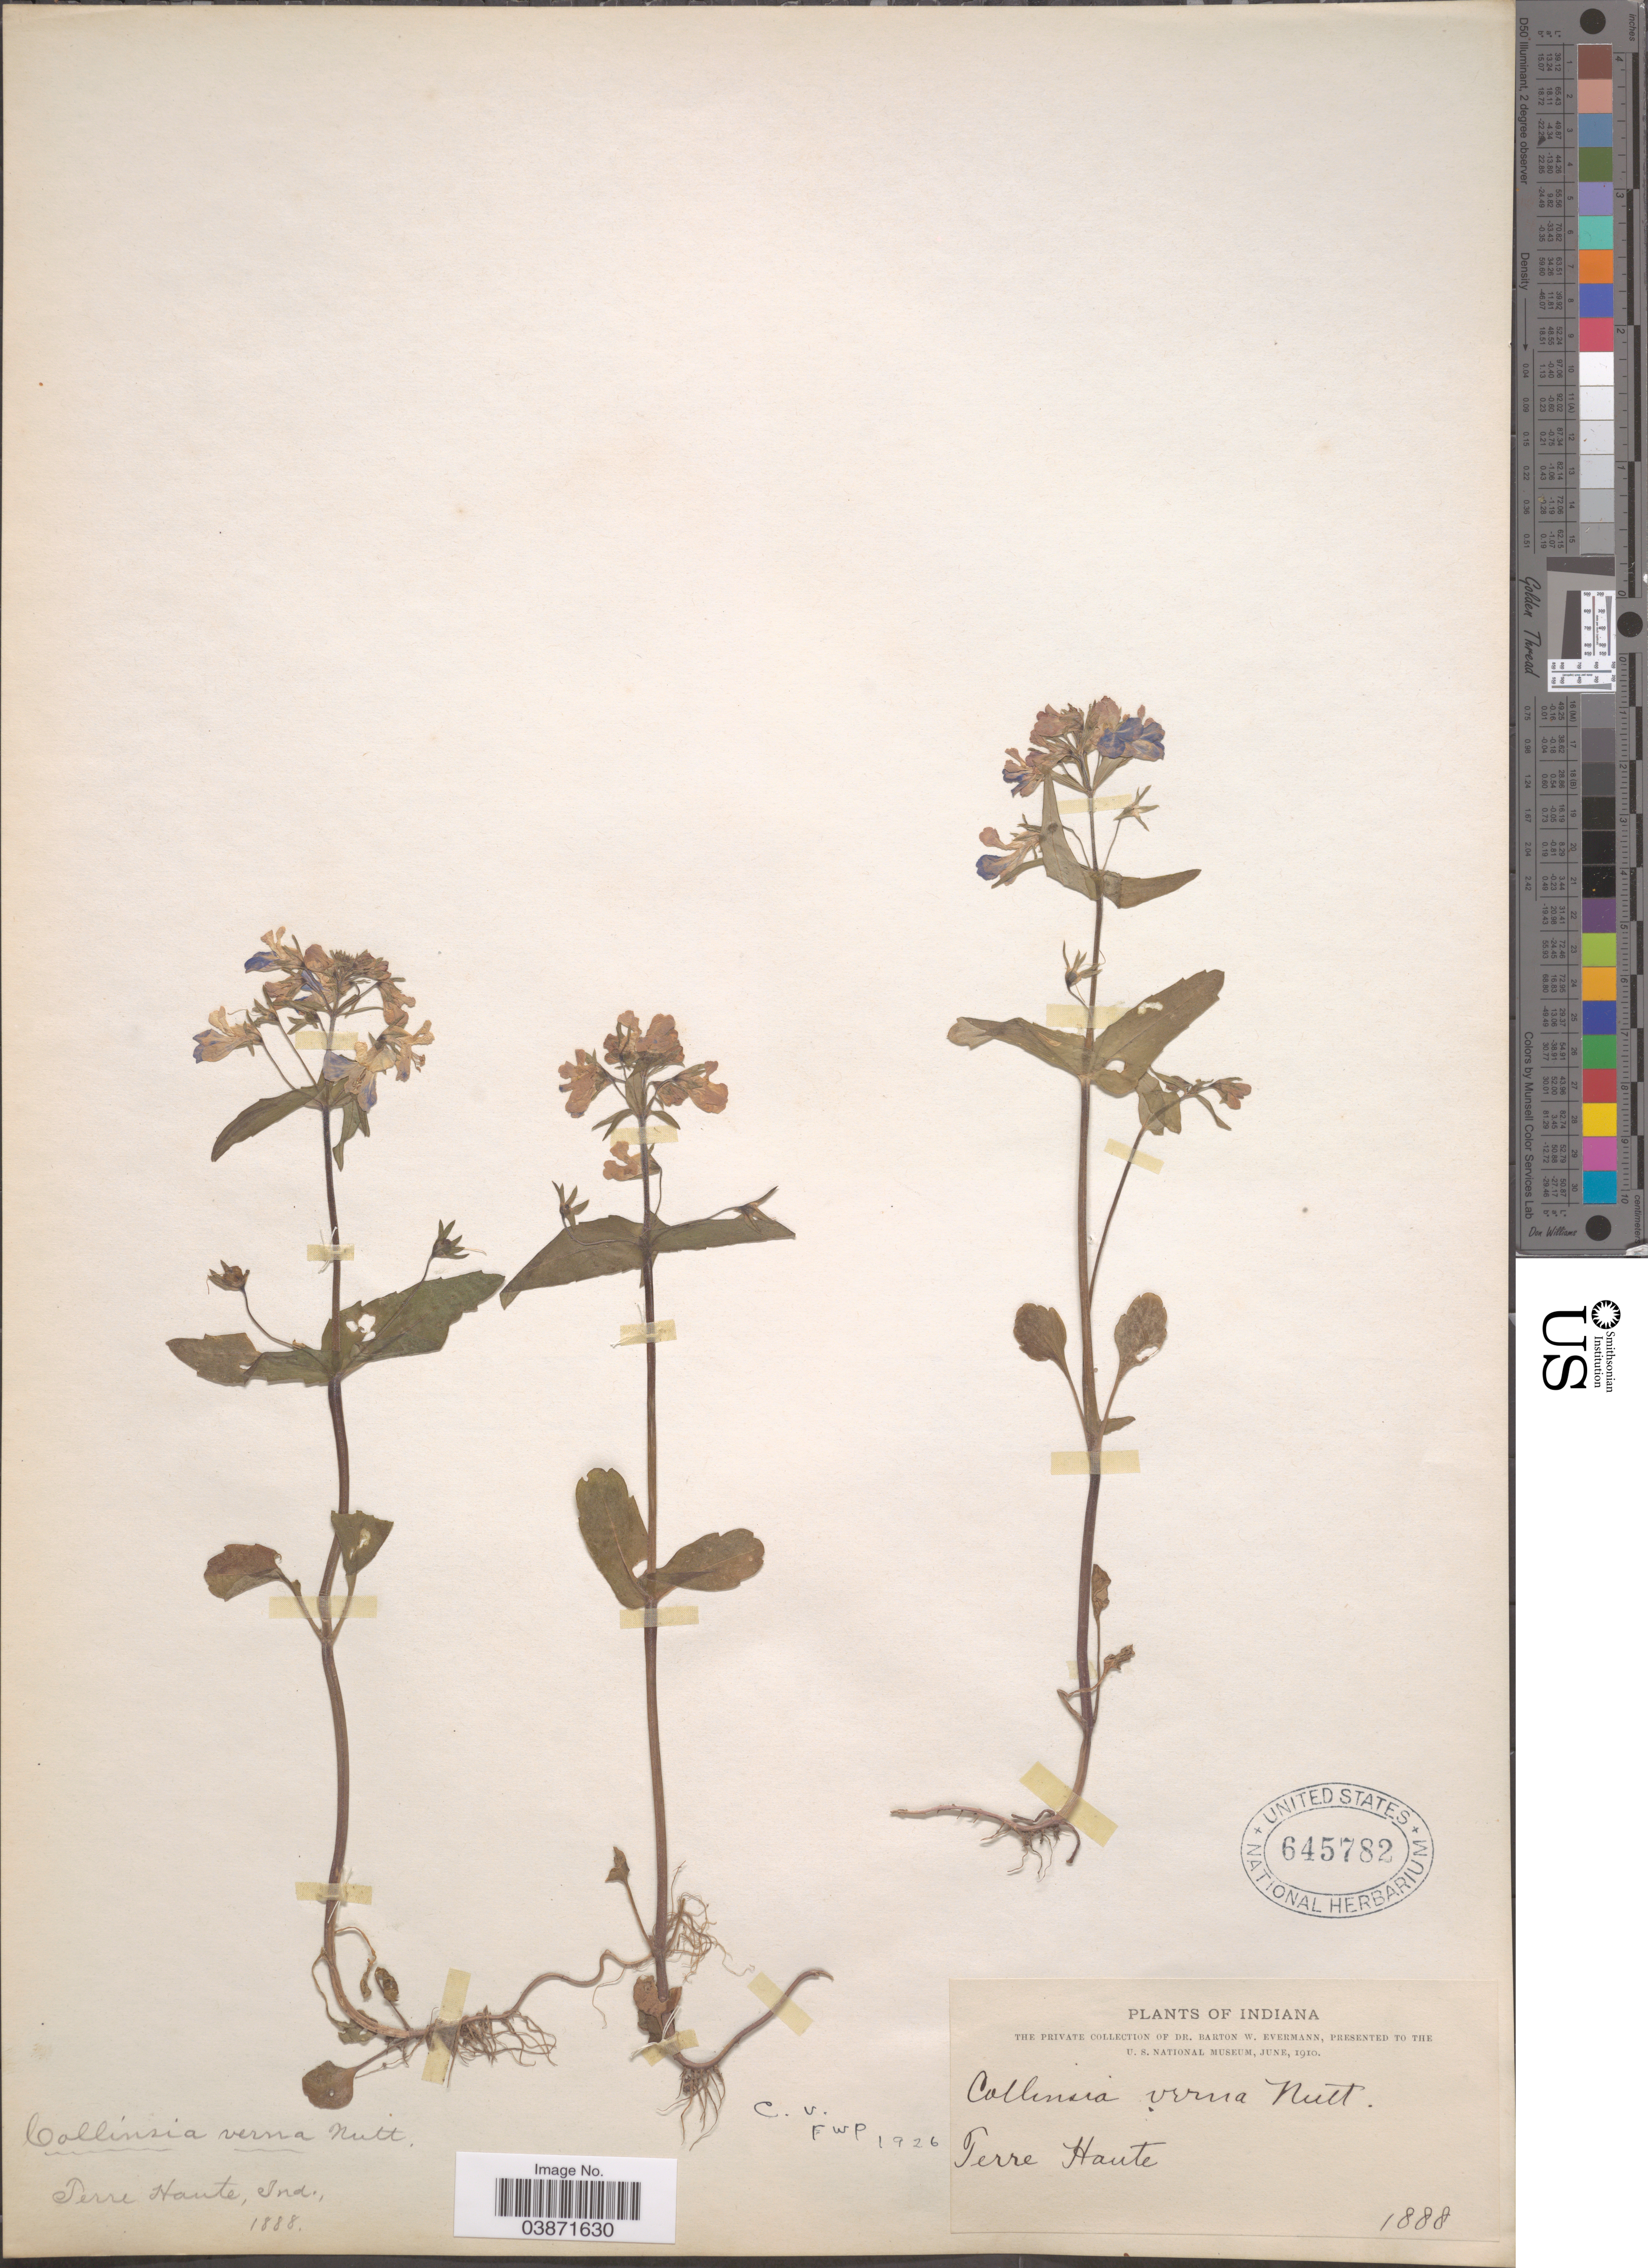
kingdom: Plantae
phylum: Tracheophyta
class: Magnoliopsida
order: Lamiales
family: Plantaginaceae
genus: Collinsia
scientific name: Collinsia verna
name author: Nutt.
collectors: B. W. Evermann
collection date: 1888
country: United States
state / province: Indiana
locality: Terre Haute.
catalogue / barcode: US 645782